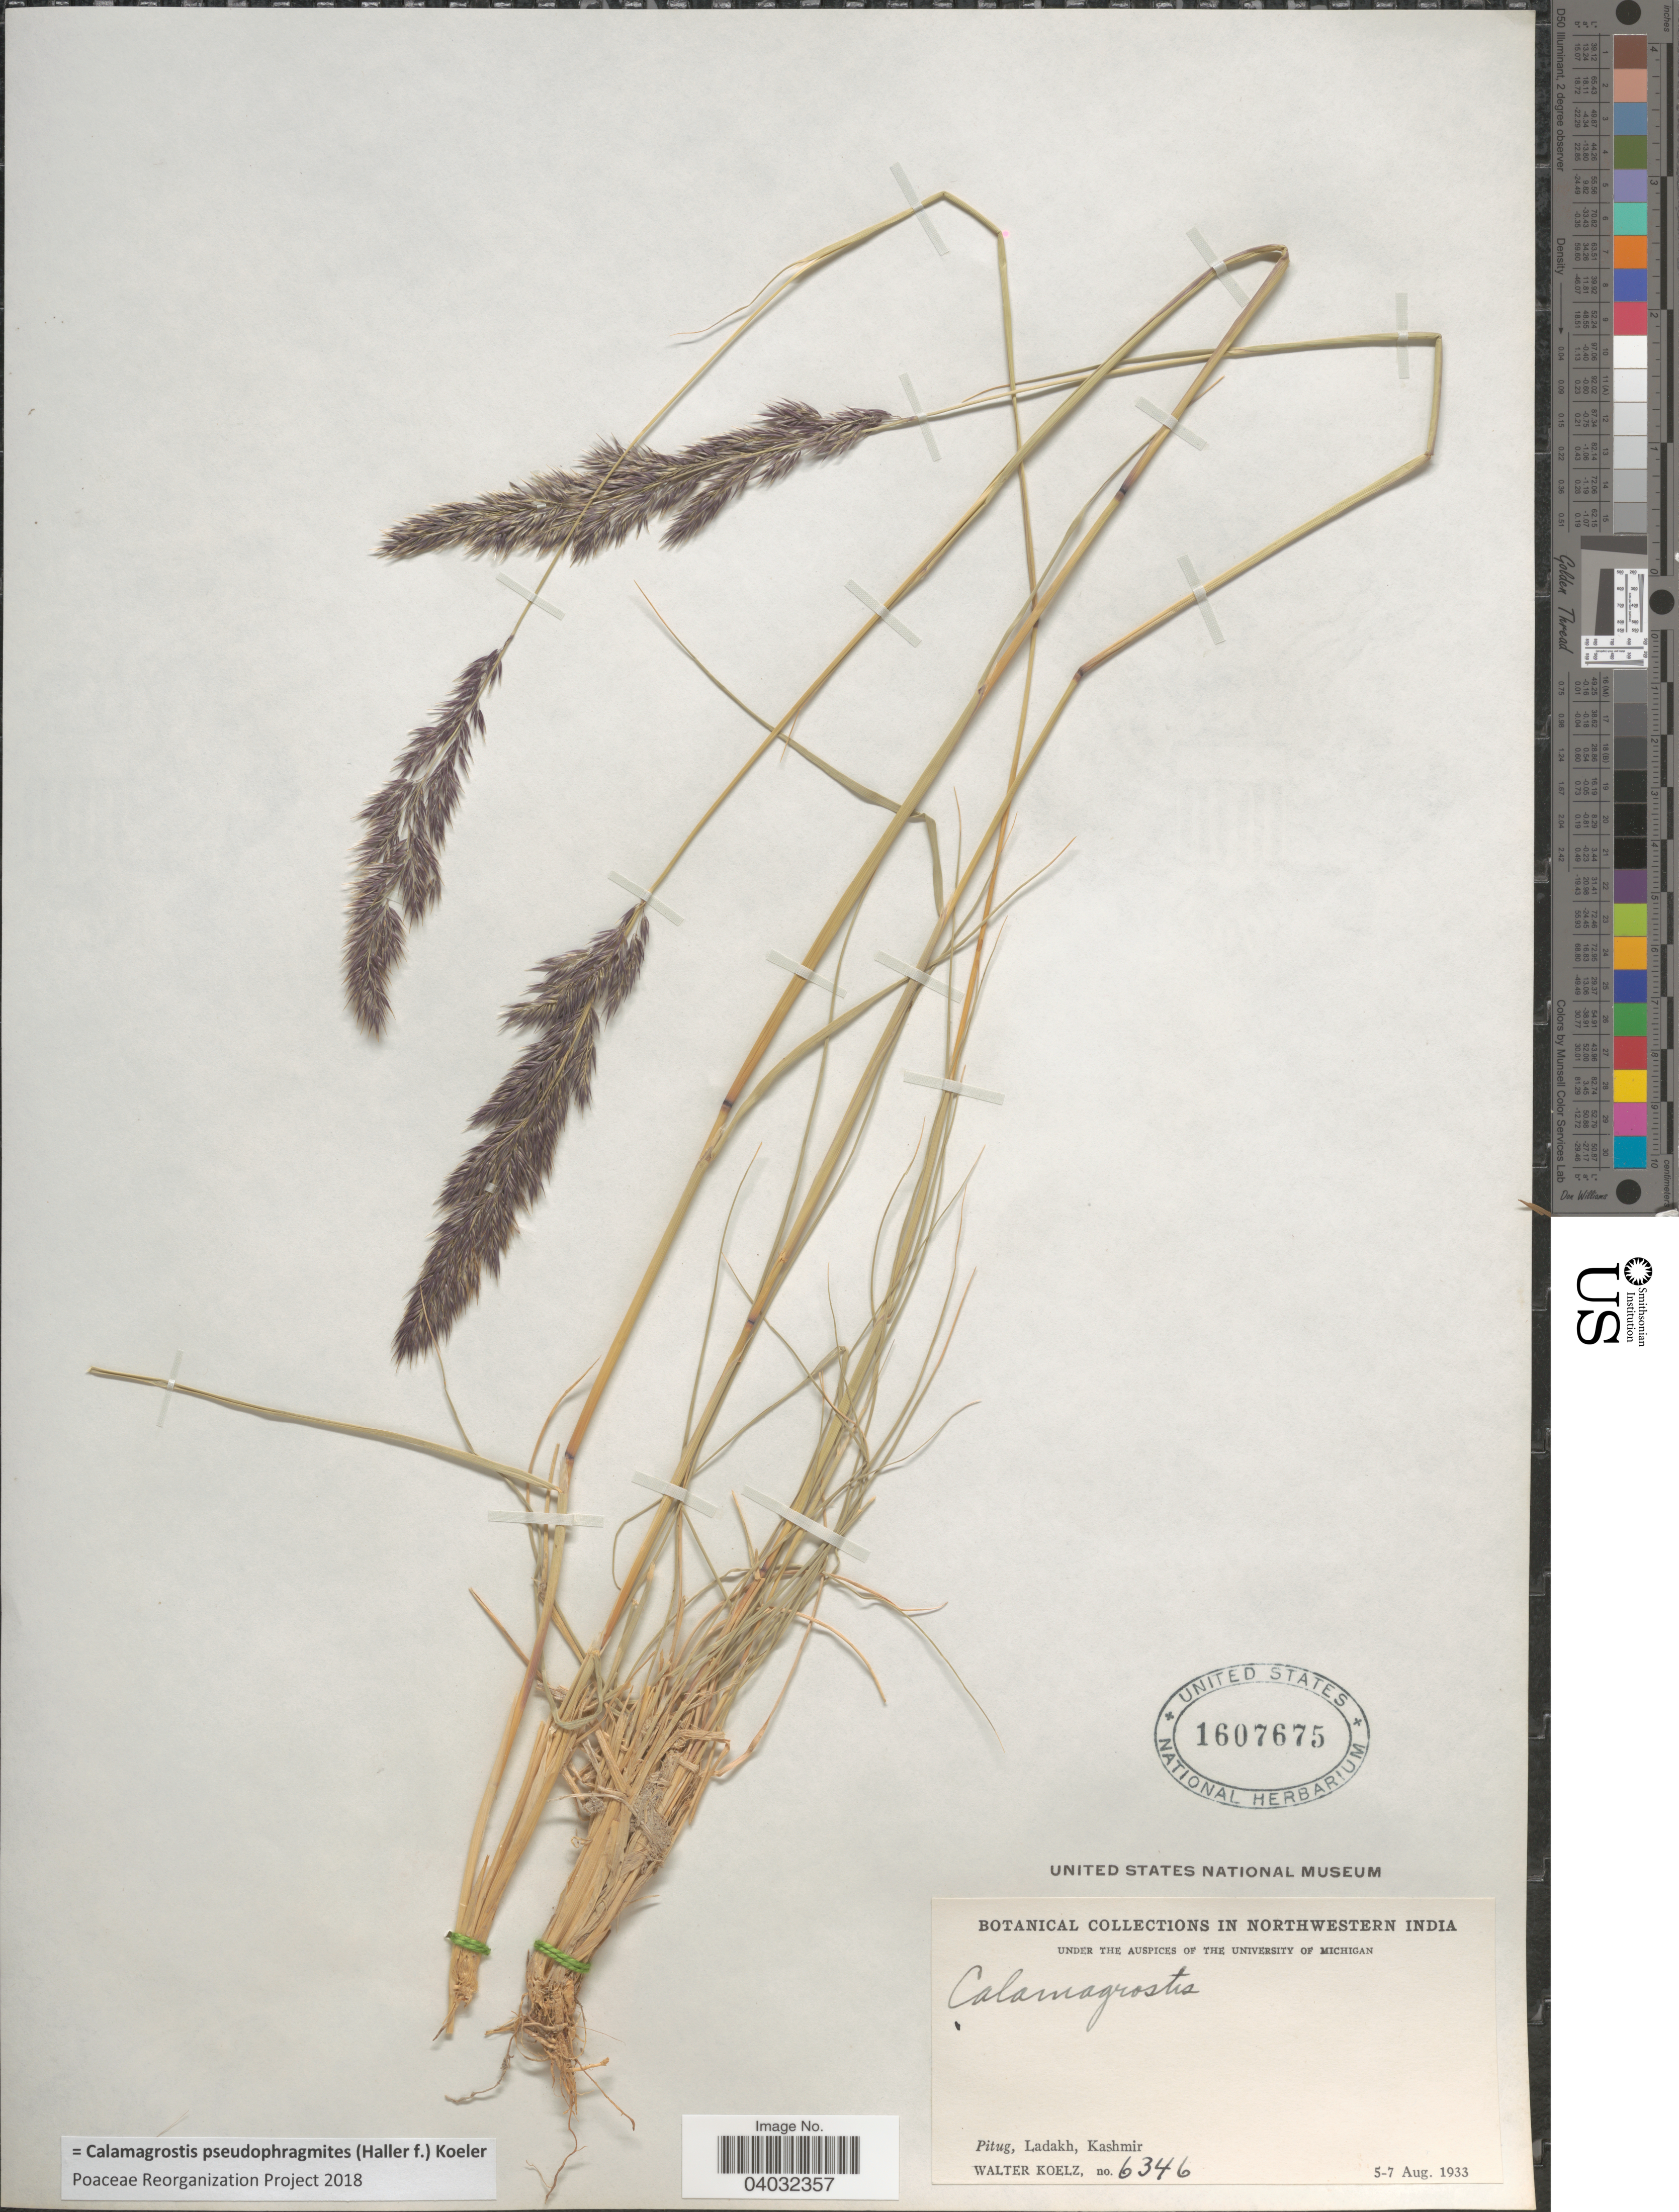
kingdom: Plantae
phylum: Tracheophyta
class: Liliopsida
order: Poales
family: Poaceae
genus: Calamagrostis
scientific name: Calamagrostis pseudophragmites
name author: (Haller f.) Koeler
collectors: W. N. Koelz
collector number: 6346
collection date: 1933-08-05/1933-08-07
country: India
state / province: Jammu and Kashmir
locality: Northwestern India. Pitug, Ladakh, Kashmir.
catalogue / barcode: US 1607675